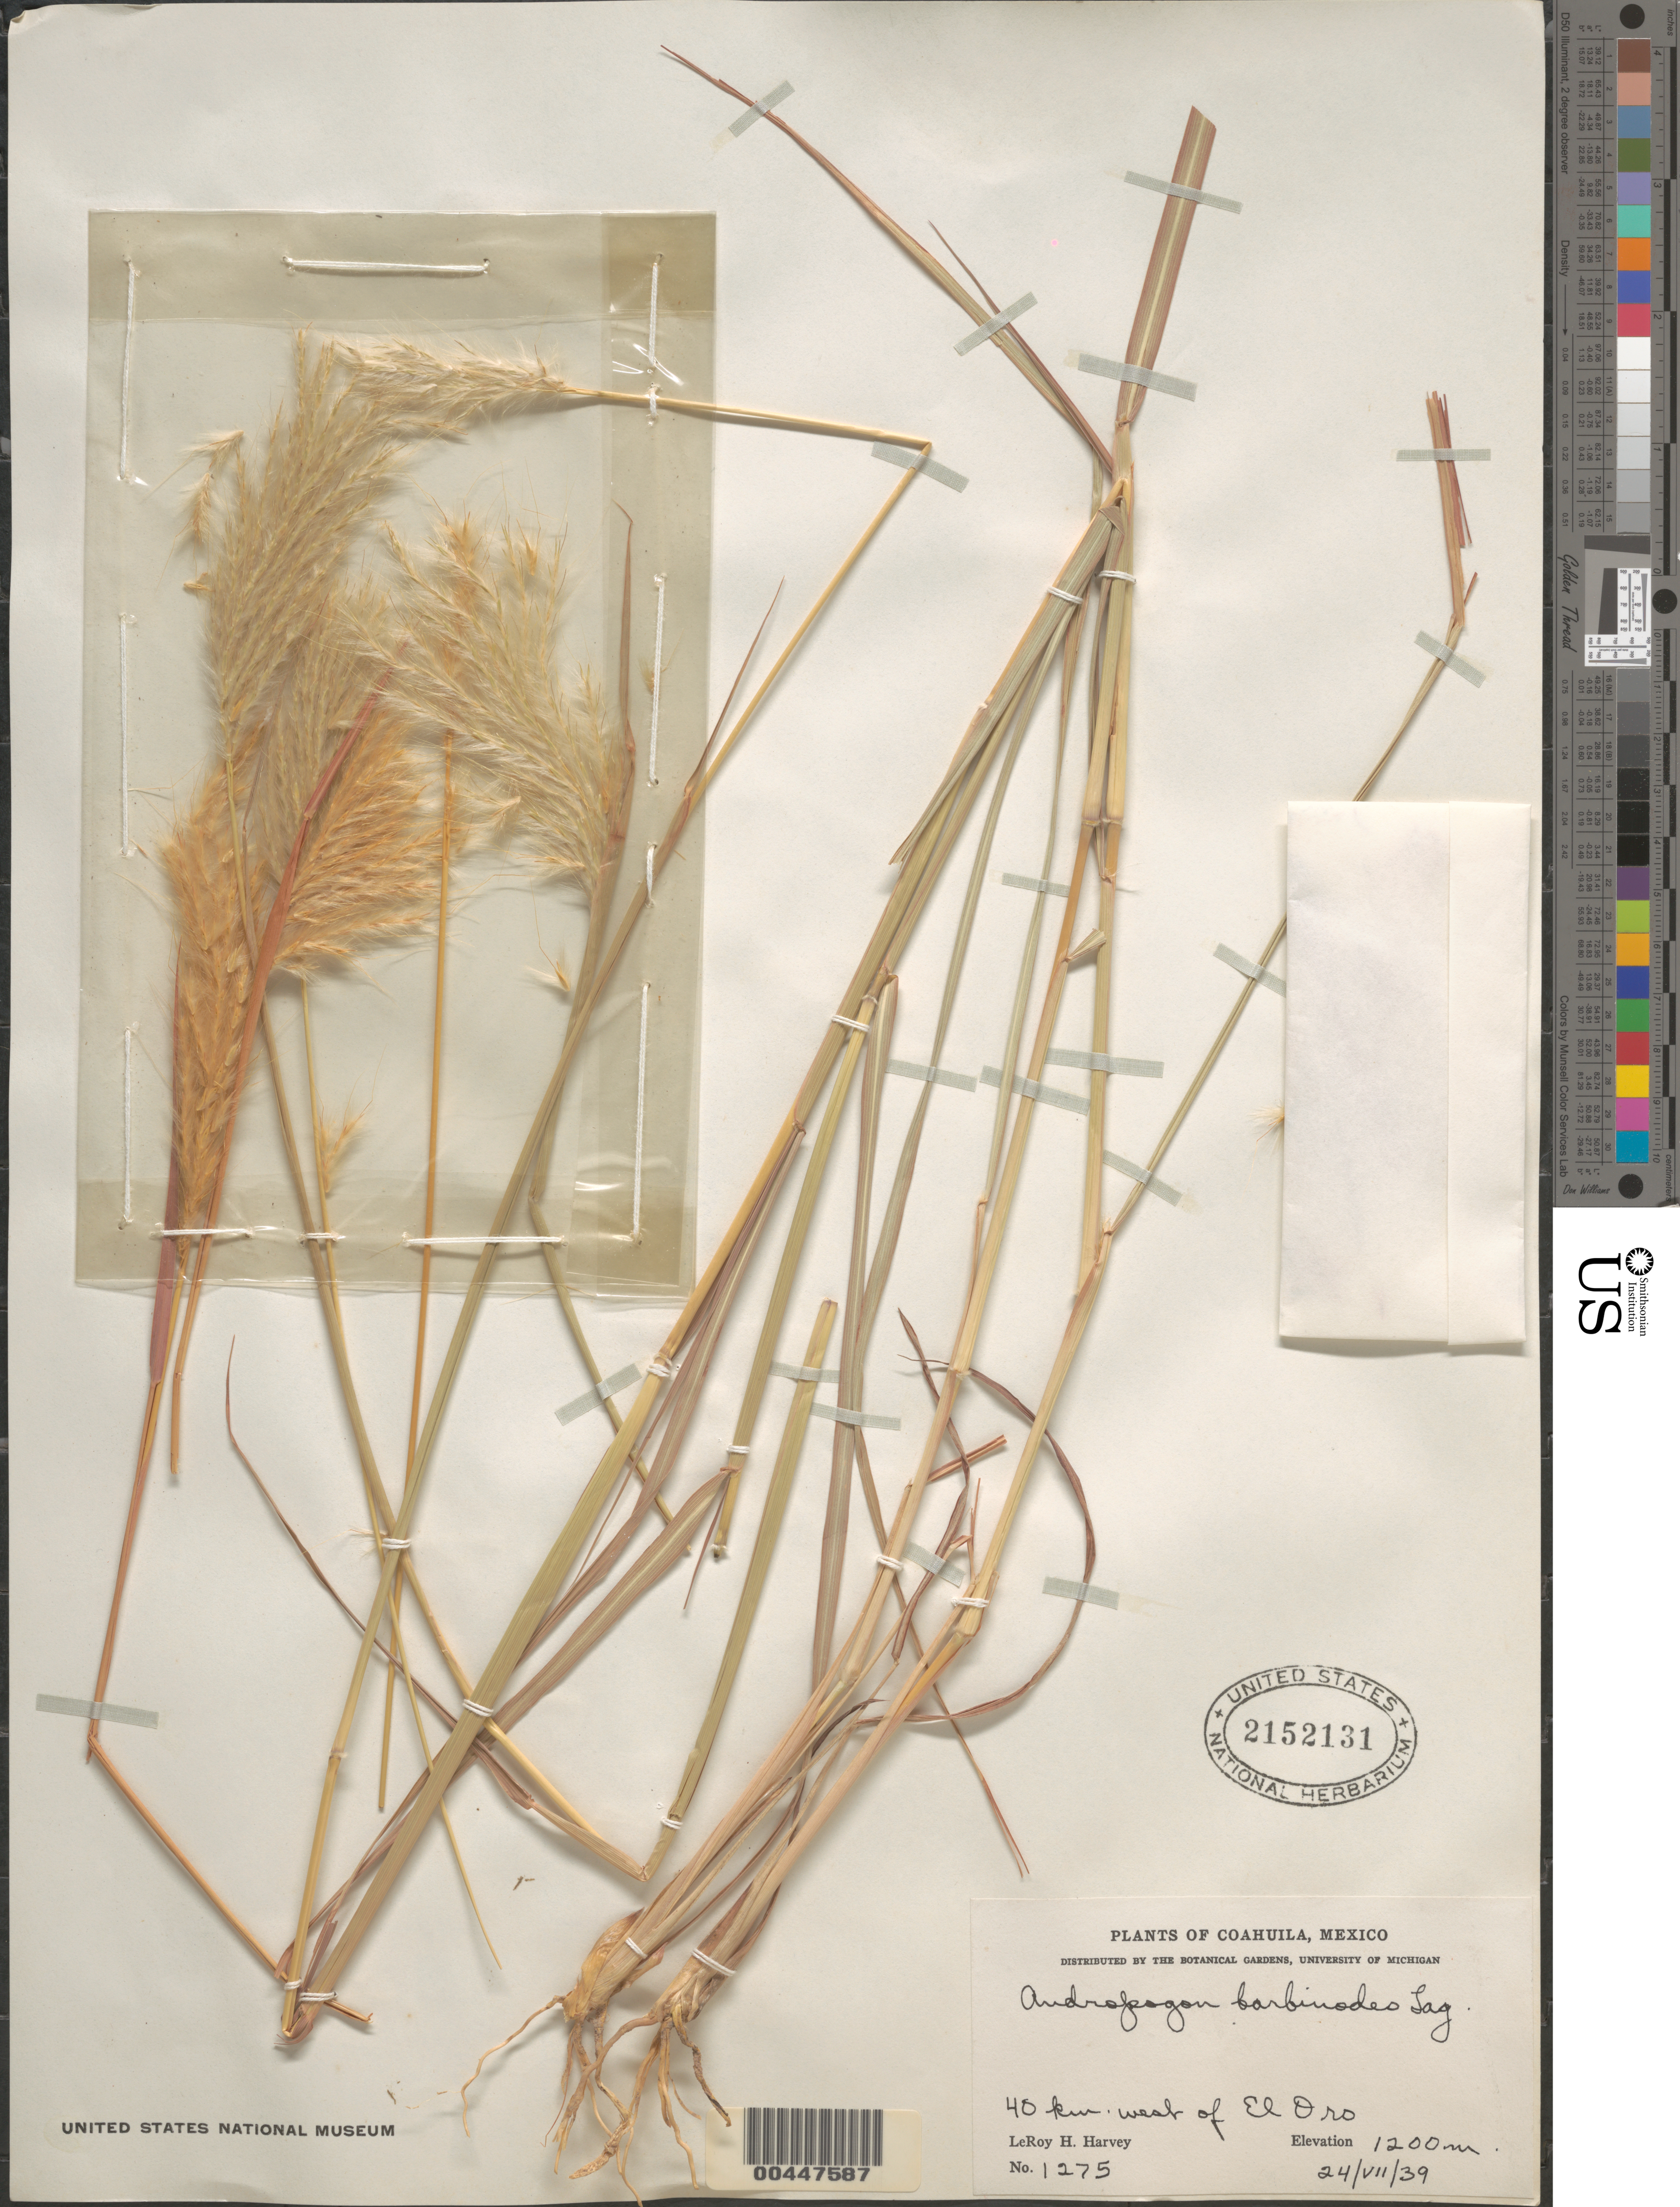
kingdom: Plantae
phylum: Tracheophyta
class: Liliopsida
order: Poales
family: Poaceae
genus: Andropogon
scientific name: Andropogon barbinodis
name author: Lag.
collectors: L. H. Harvey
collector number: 1275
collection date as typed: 24 Jul 1939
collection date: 1939-07-24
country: Mexico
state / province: Coahuila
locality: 40 km W of El Oro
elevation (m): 1200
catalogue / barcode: US 2152131